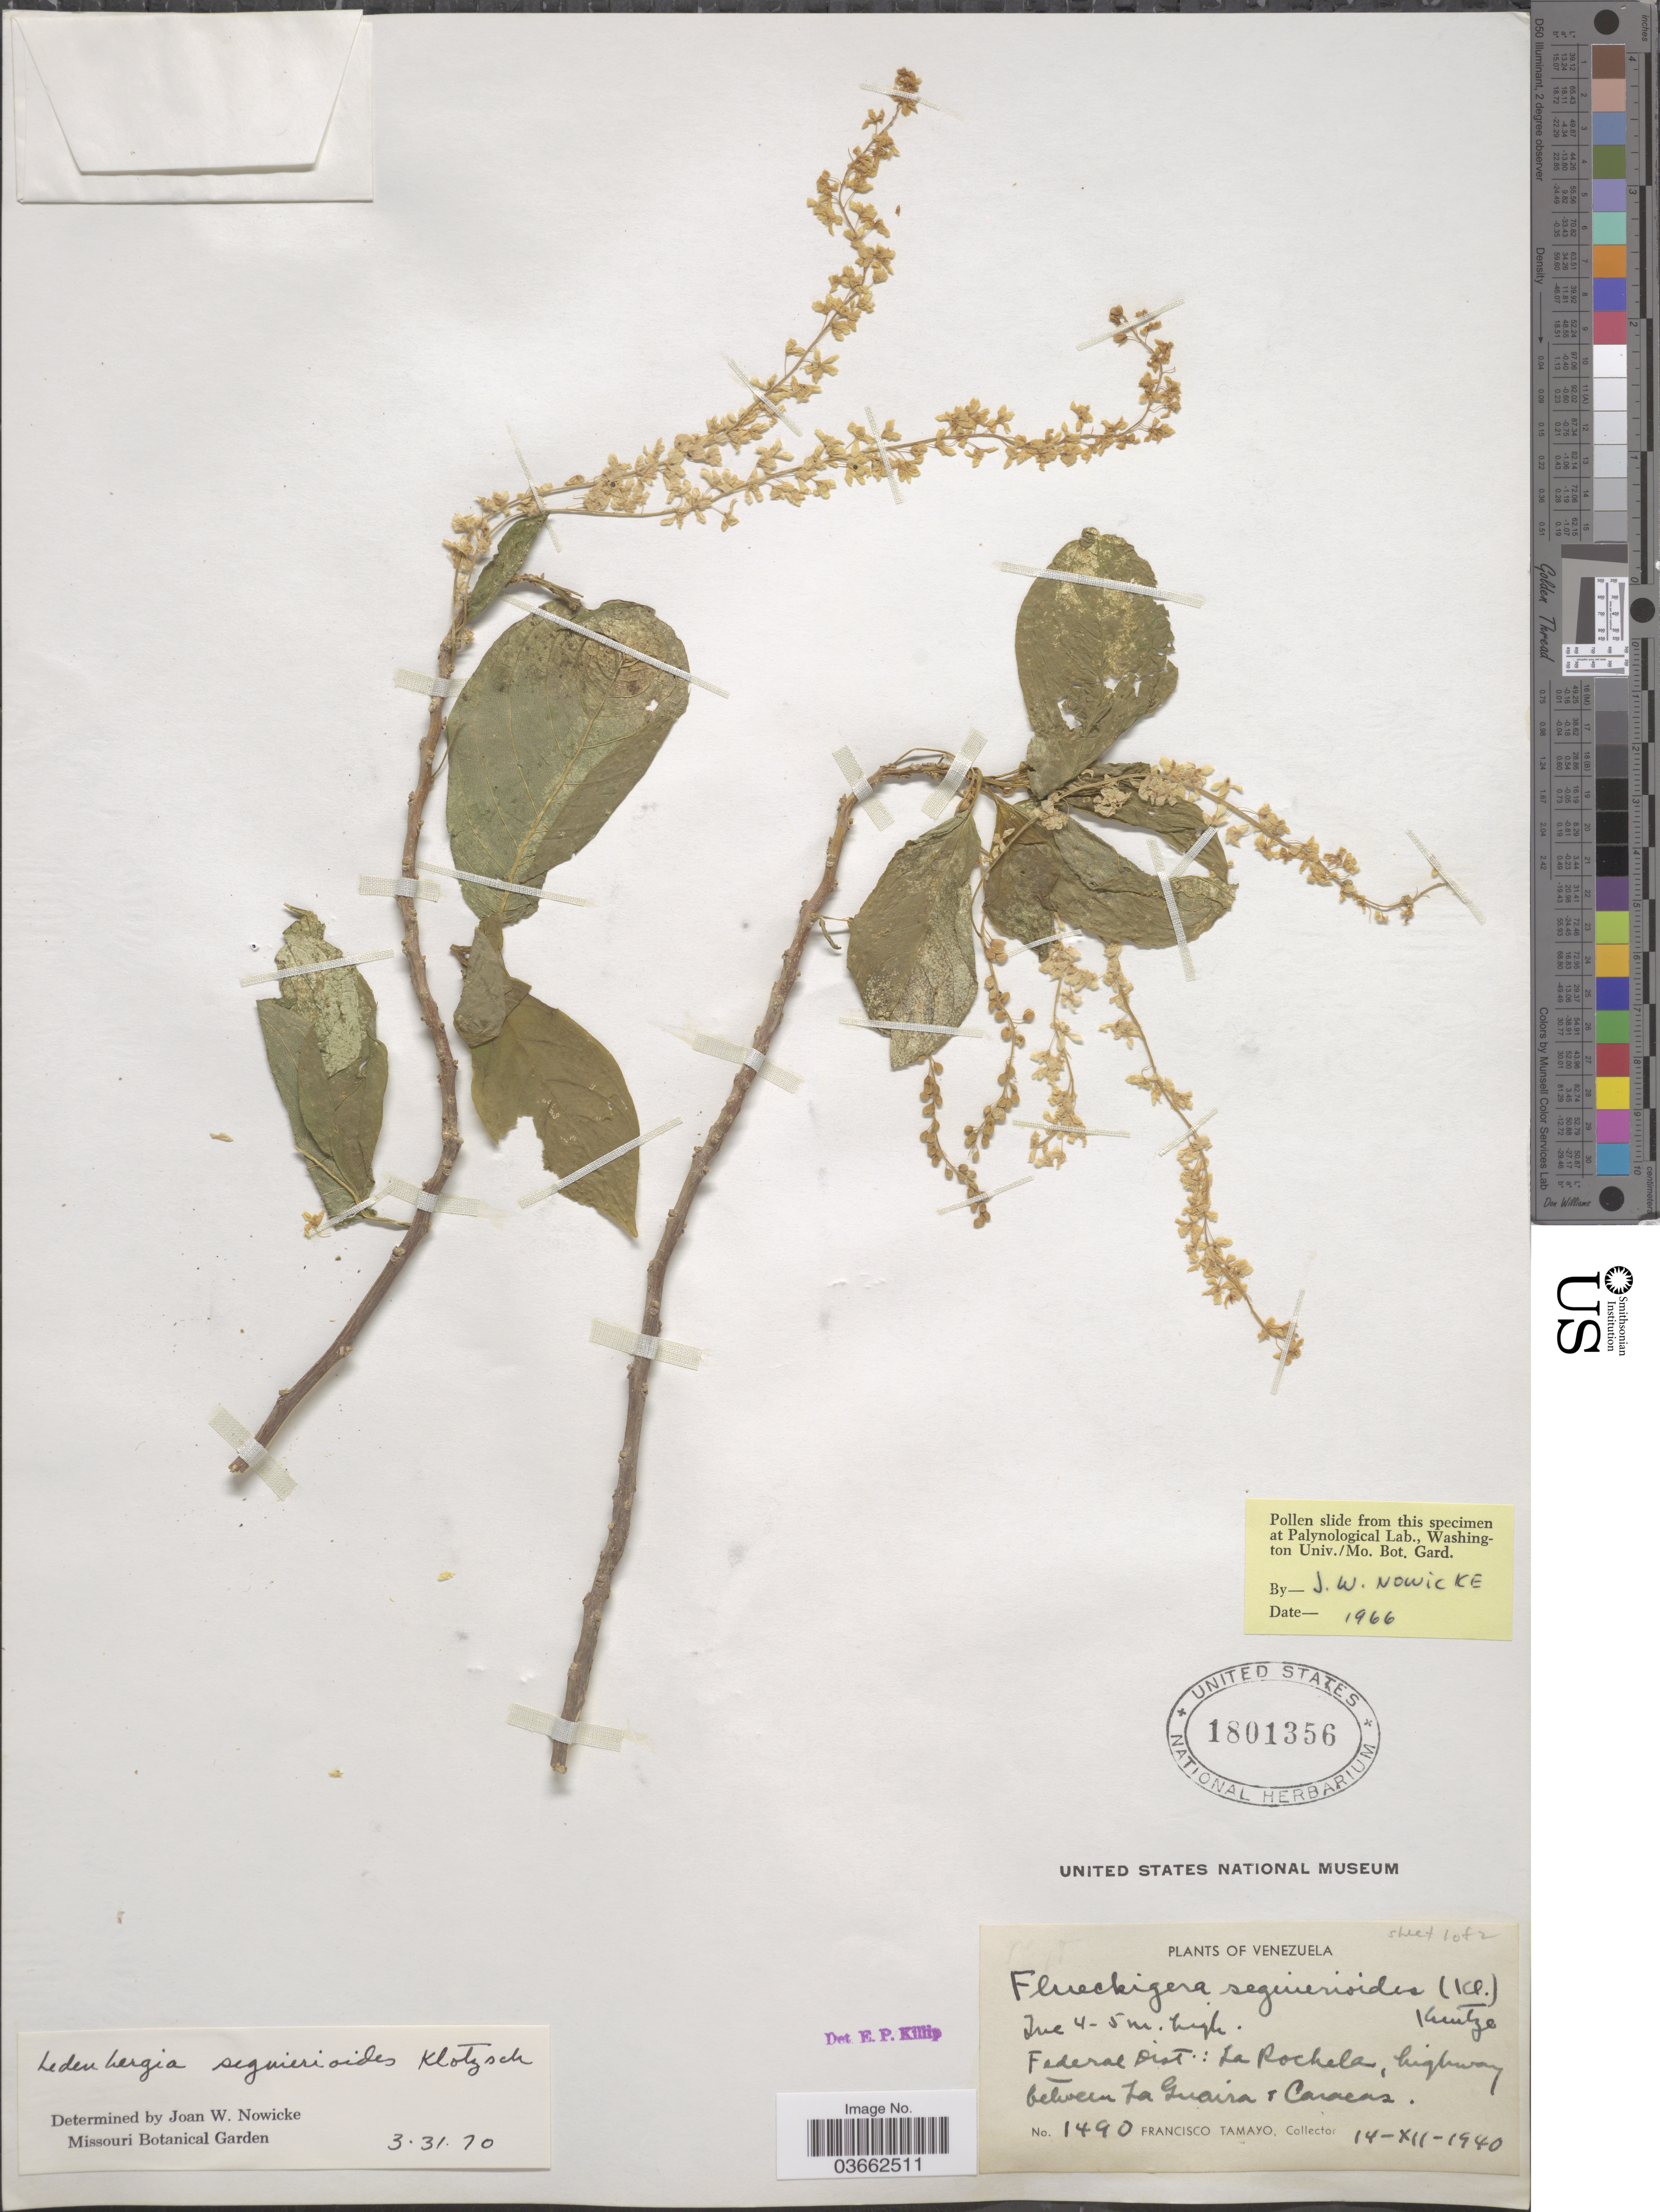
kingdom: Plantae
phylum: Tracheophyta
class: Magnoliopsida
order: Caryophyllales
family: Phytolaccaceae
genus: Flueckigera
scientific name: Flueckigera seguierodes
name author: (Klotzsch ex Moq.) Kuntze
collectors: F. Tamayo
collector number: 1490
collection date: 1940-12-14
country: Venezuela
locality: Federal Dist.: La Rochela, highway between La Guaira & Caracas.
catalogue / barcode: US 1801356